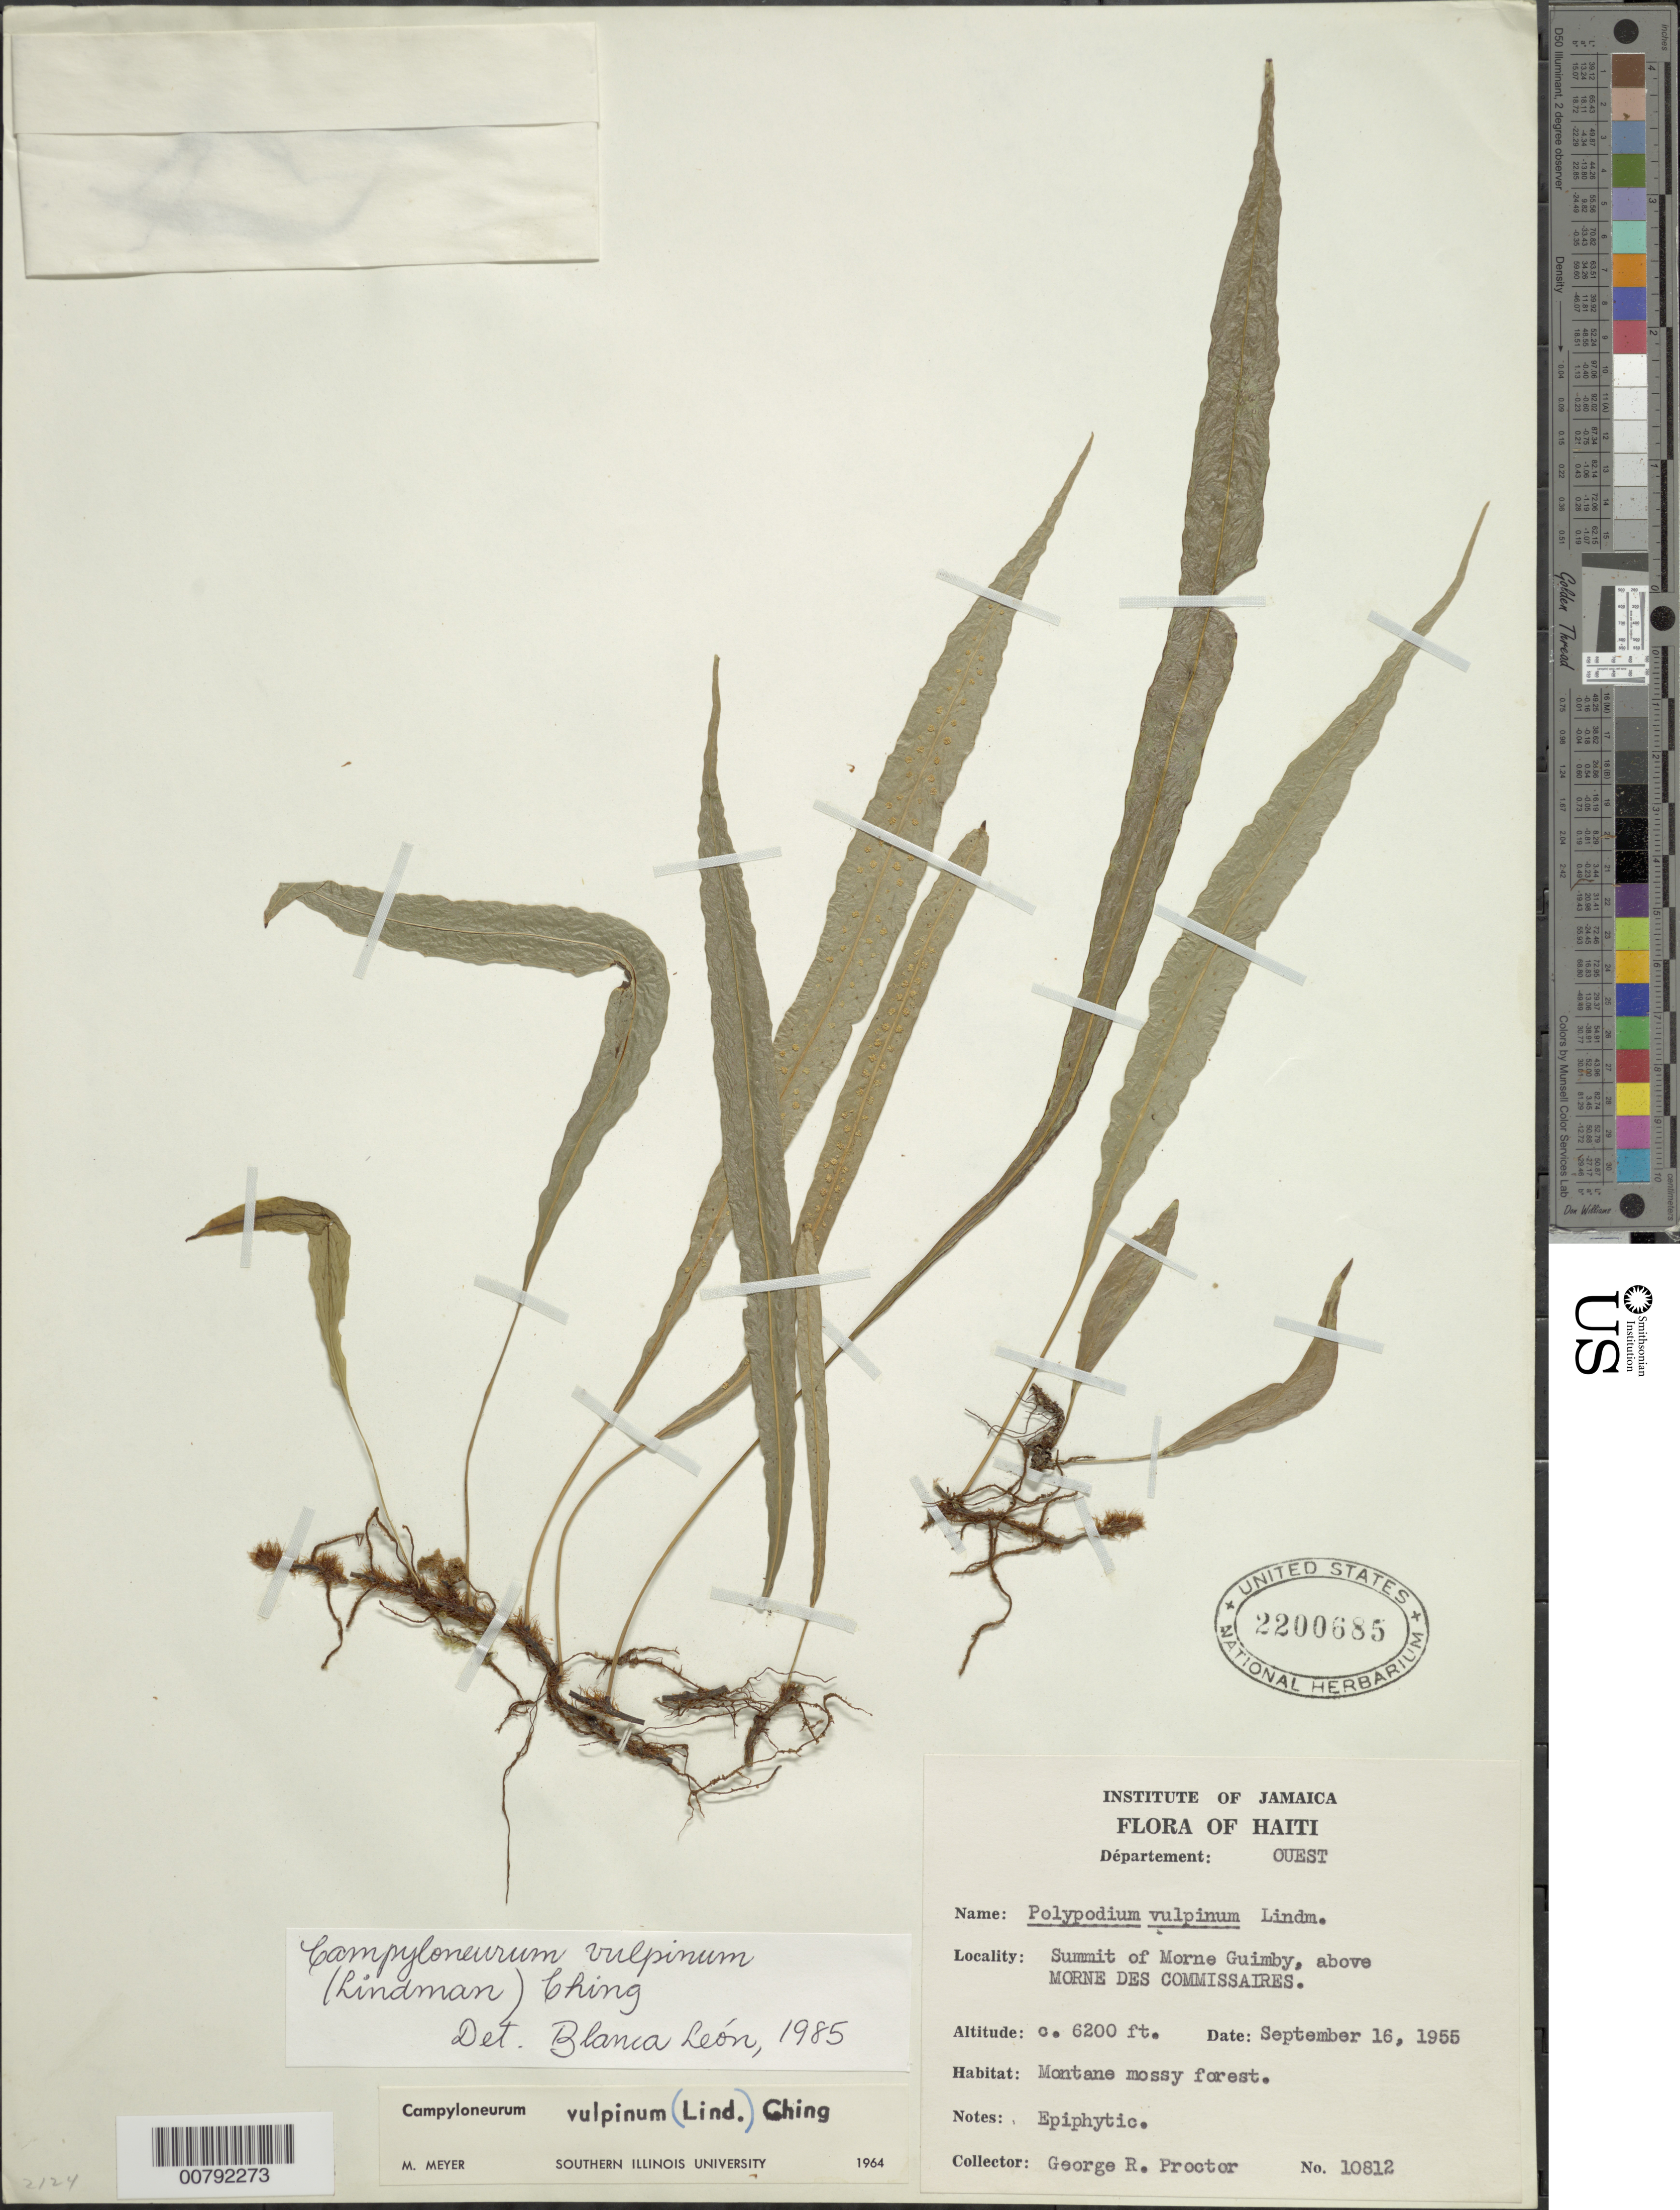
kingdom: Plantae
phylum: Tracheophyta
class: Polypodiopsida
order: Polypodiales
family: Polypodiaceae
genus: Campyloneurum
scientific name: Campyloneurum vulpinum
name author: (Lindm.) Ching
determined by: León, B.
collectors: G. R. Proctor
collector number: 10812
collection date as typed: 16 Sep 1955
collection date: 1955-09-16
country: Haiti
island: Hispaniola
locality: Morne Guimby summit, above Mornes des Commissaires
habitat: Montane mossy forest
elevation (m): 1890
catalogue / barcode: US 2200685